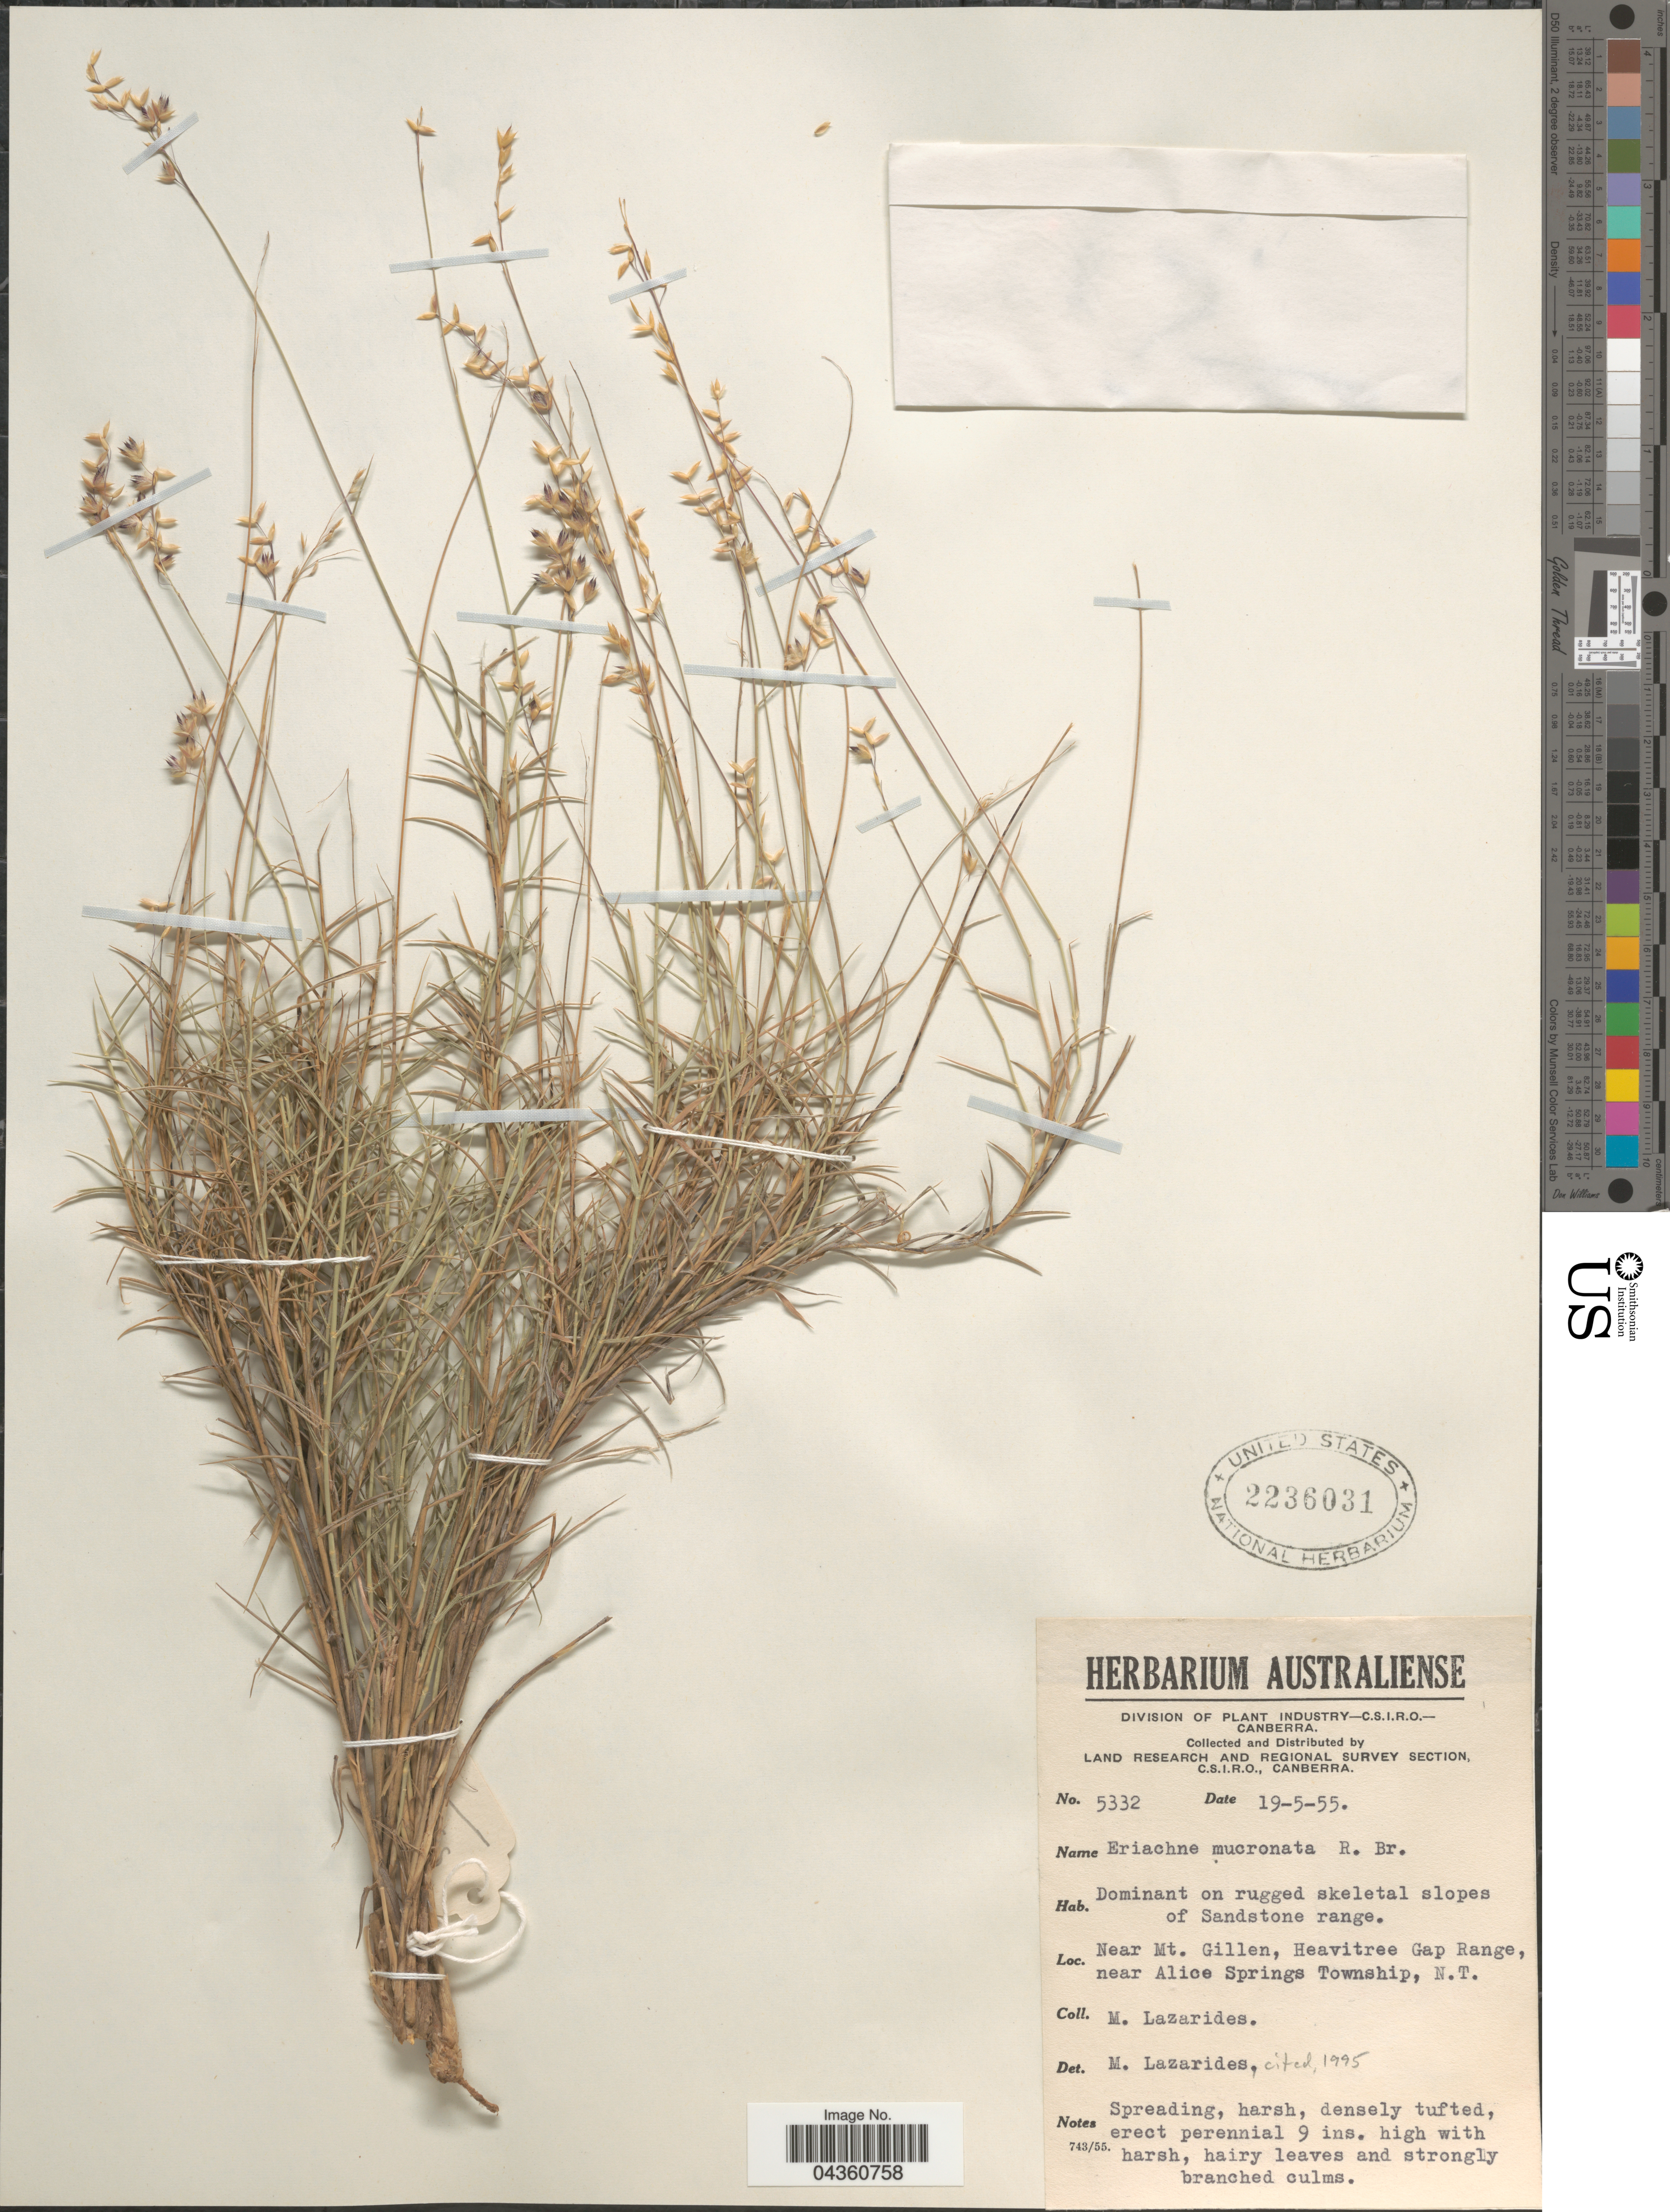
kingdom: Plantae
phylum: Tracheophyta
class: Liliopsida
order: Poales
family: Poaceae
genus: Eriachne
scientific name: Eriachne mucronata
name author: R. Br.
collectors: M. Lazarides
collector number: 5332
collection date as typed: Transcribed d/m/y: 19/5/55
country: Australia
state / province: Northern Territory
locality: Land Research and Regional Survey Section. On rugged skeletal slopes of Sandstone range. Near Mt. Gillen, Heavitree Gap Range, near Alice Springs Township.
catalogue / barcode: US 2236031